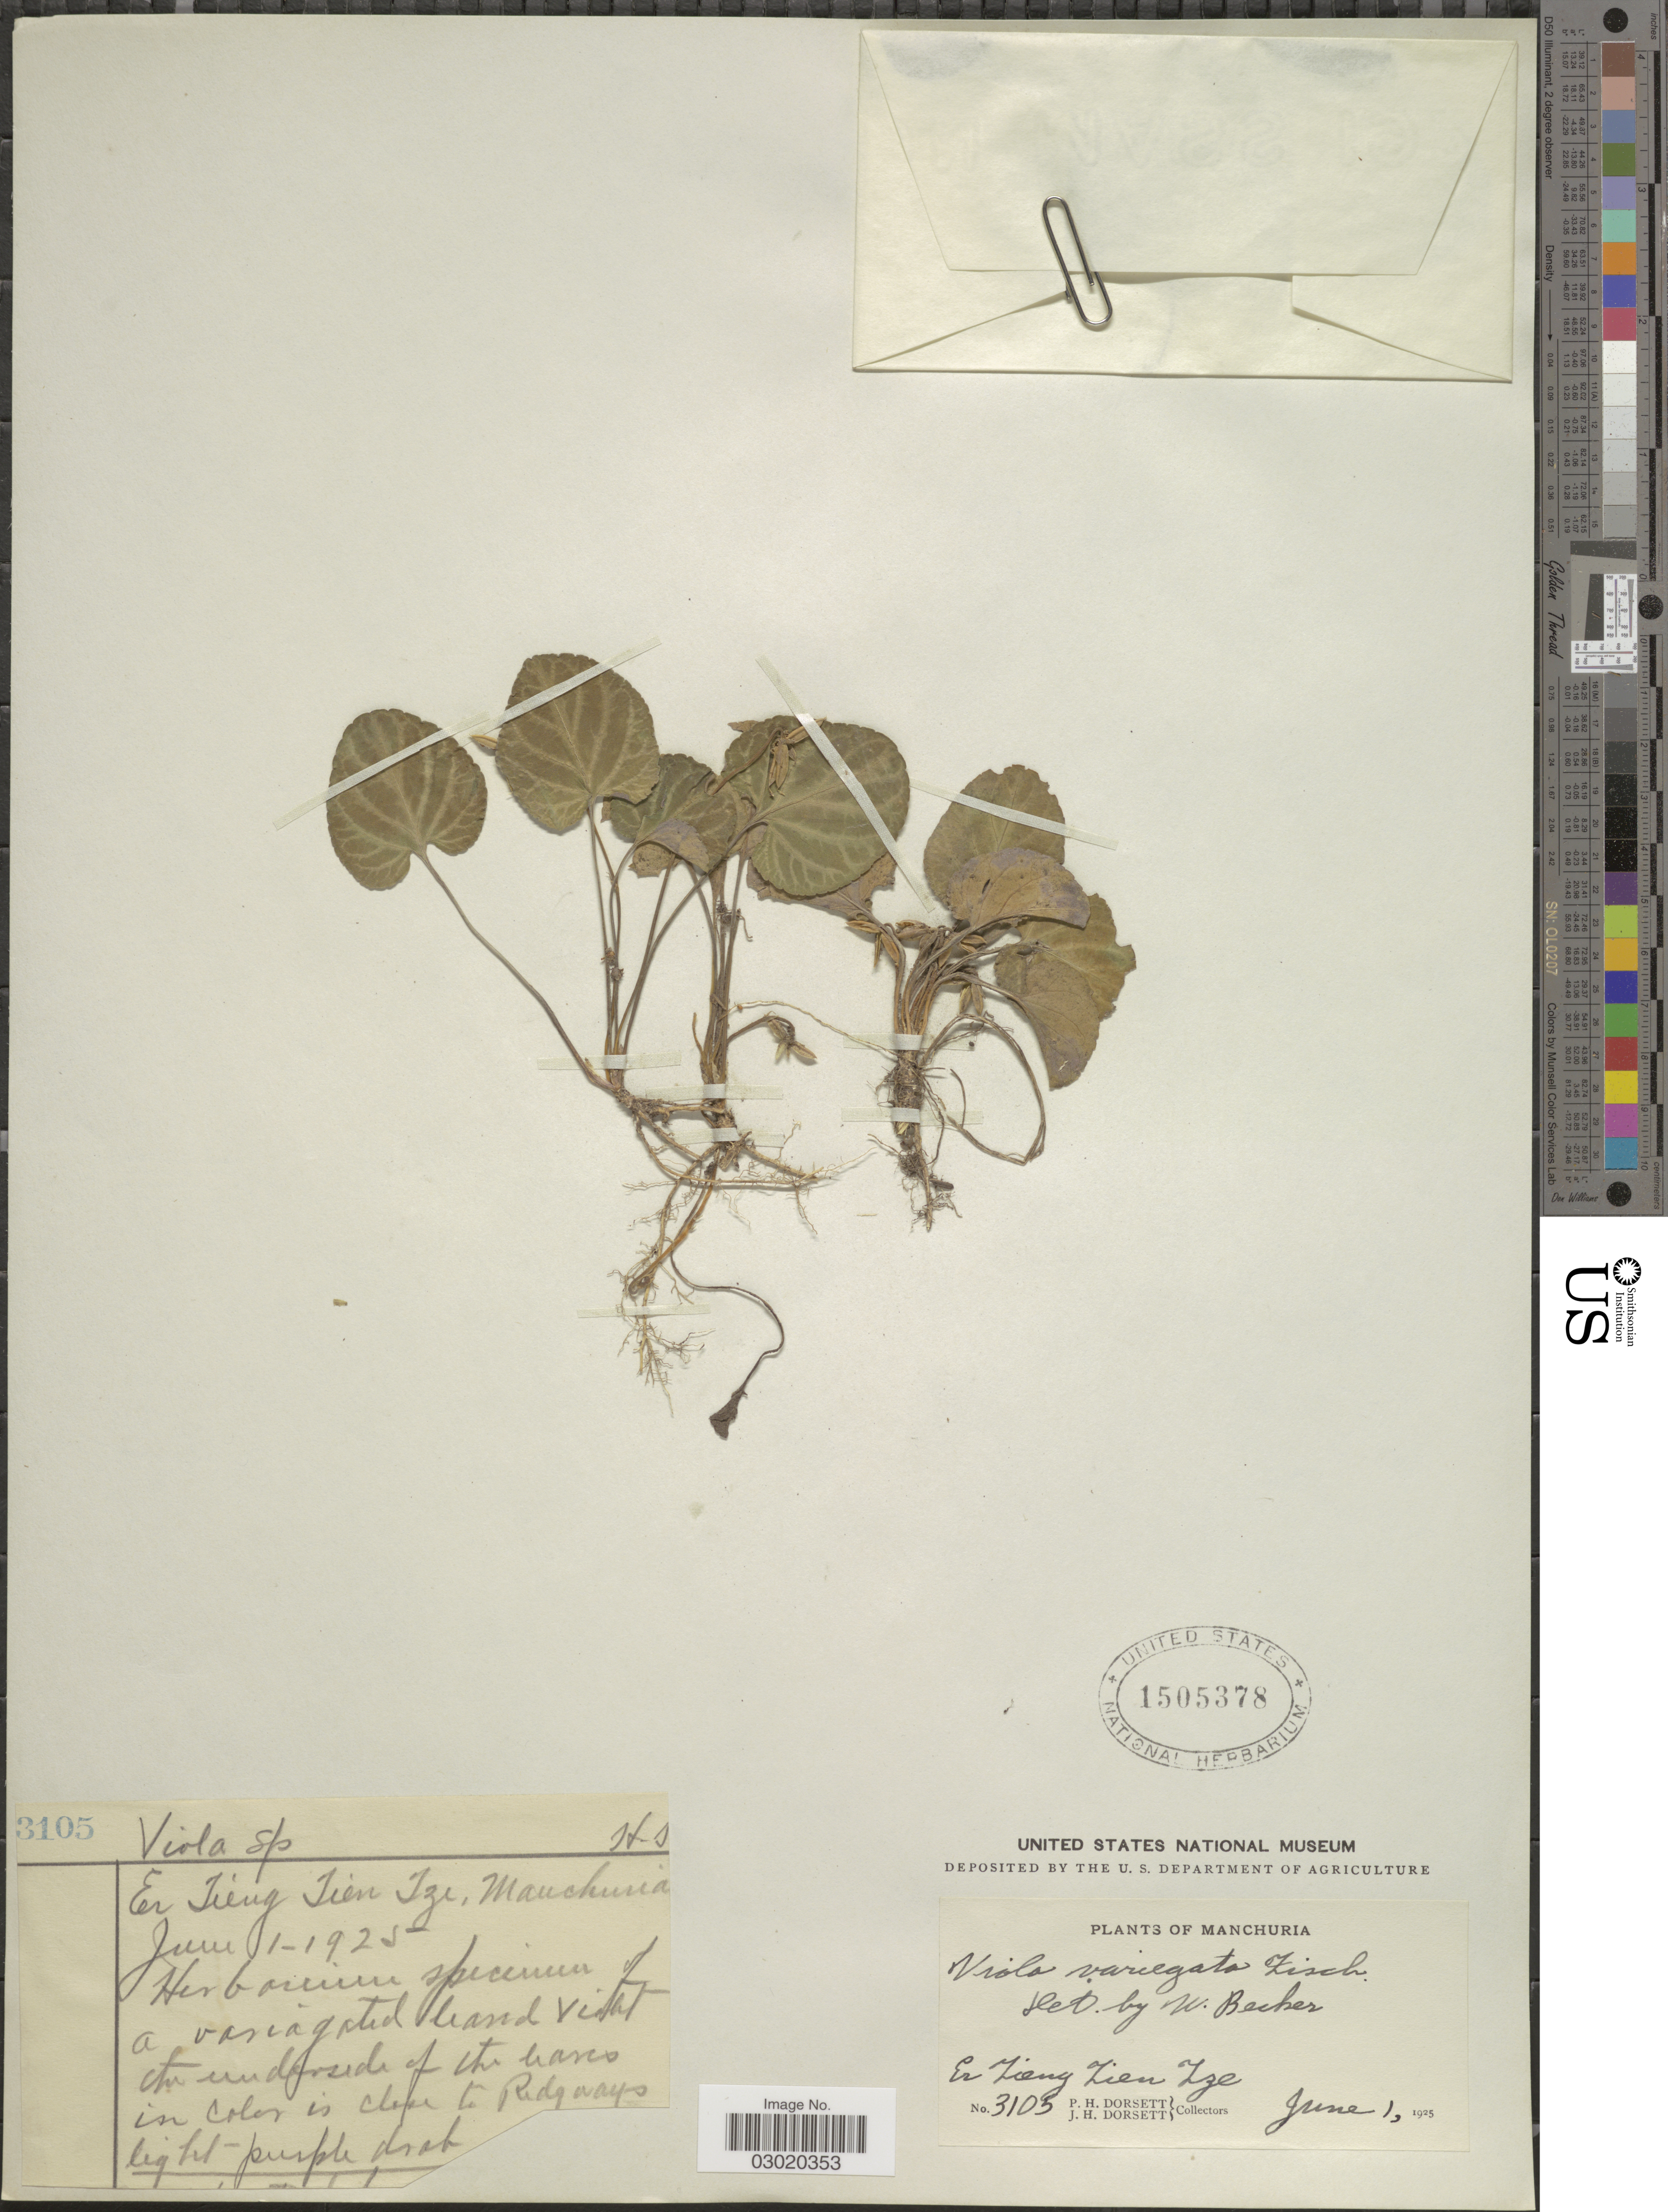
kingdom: Plantae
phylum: Tracheophyta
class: Magnoliopsida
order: Malpighiales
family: Violaceae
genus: Viola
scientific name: Viola variegata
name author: Fisch. ex Link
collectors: P. H. Dorsett & J. Dorsett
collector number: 3105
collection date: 1925-06-01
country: China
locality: Manchuria. Er Tieng Tien Tze.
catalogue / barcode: US 1505378